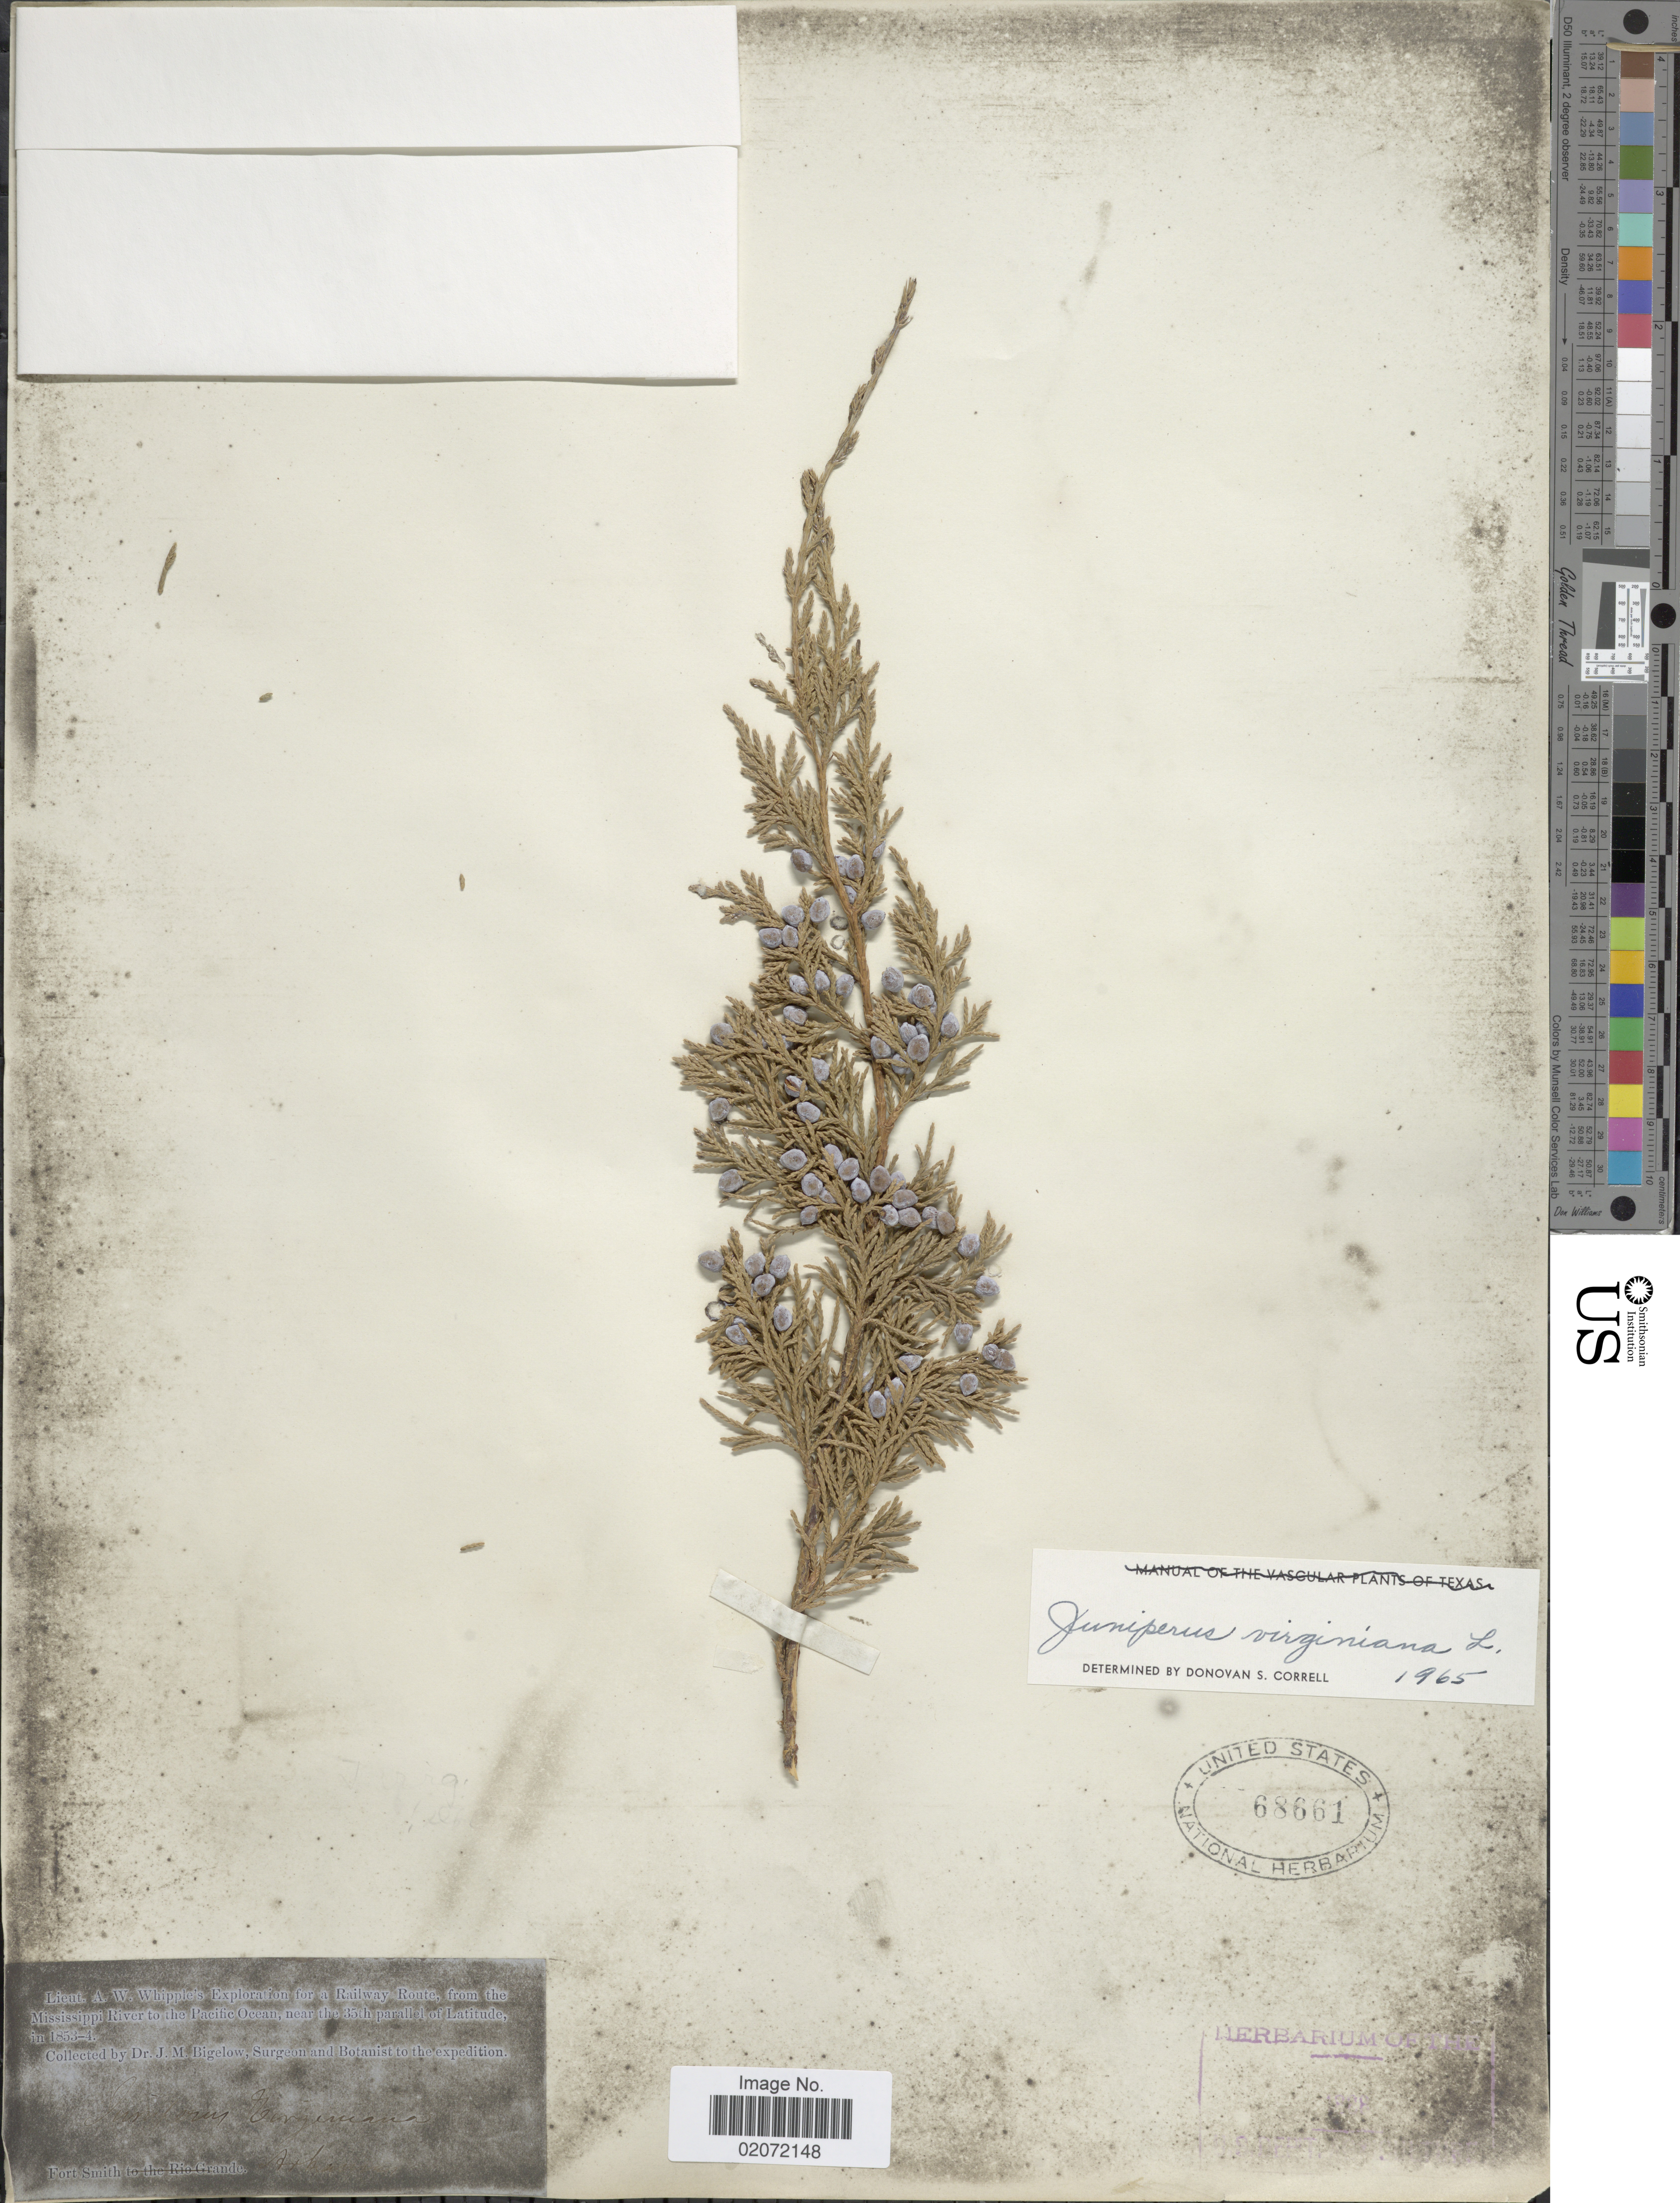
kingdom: Plantae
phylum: Tracheophyta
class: Pinopsida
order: Pinales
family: Cupressaceae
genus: Juniperus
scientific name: Juniperus virginiana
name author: L.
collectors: J. M. Bigelow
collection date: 1853/1854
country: United States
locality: Mississippi River to the Pacific Ocean, near the 35th parralel of Latitute.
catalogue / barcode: US 68661